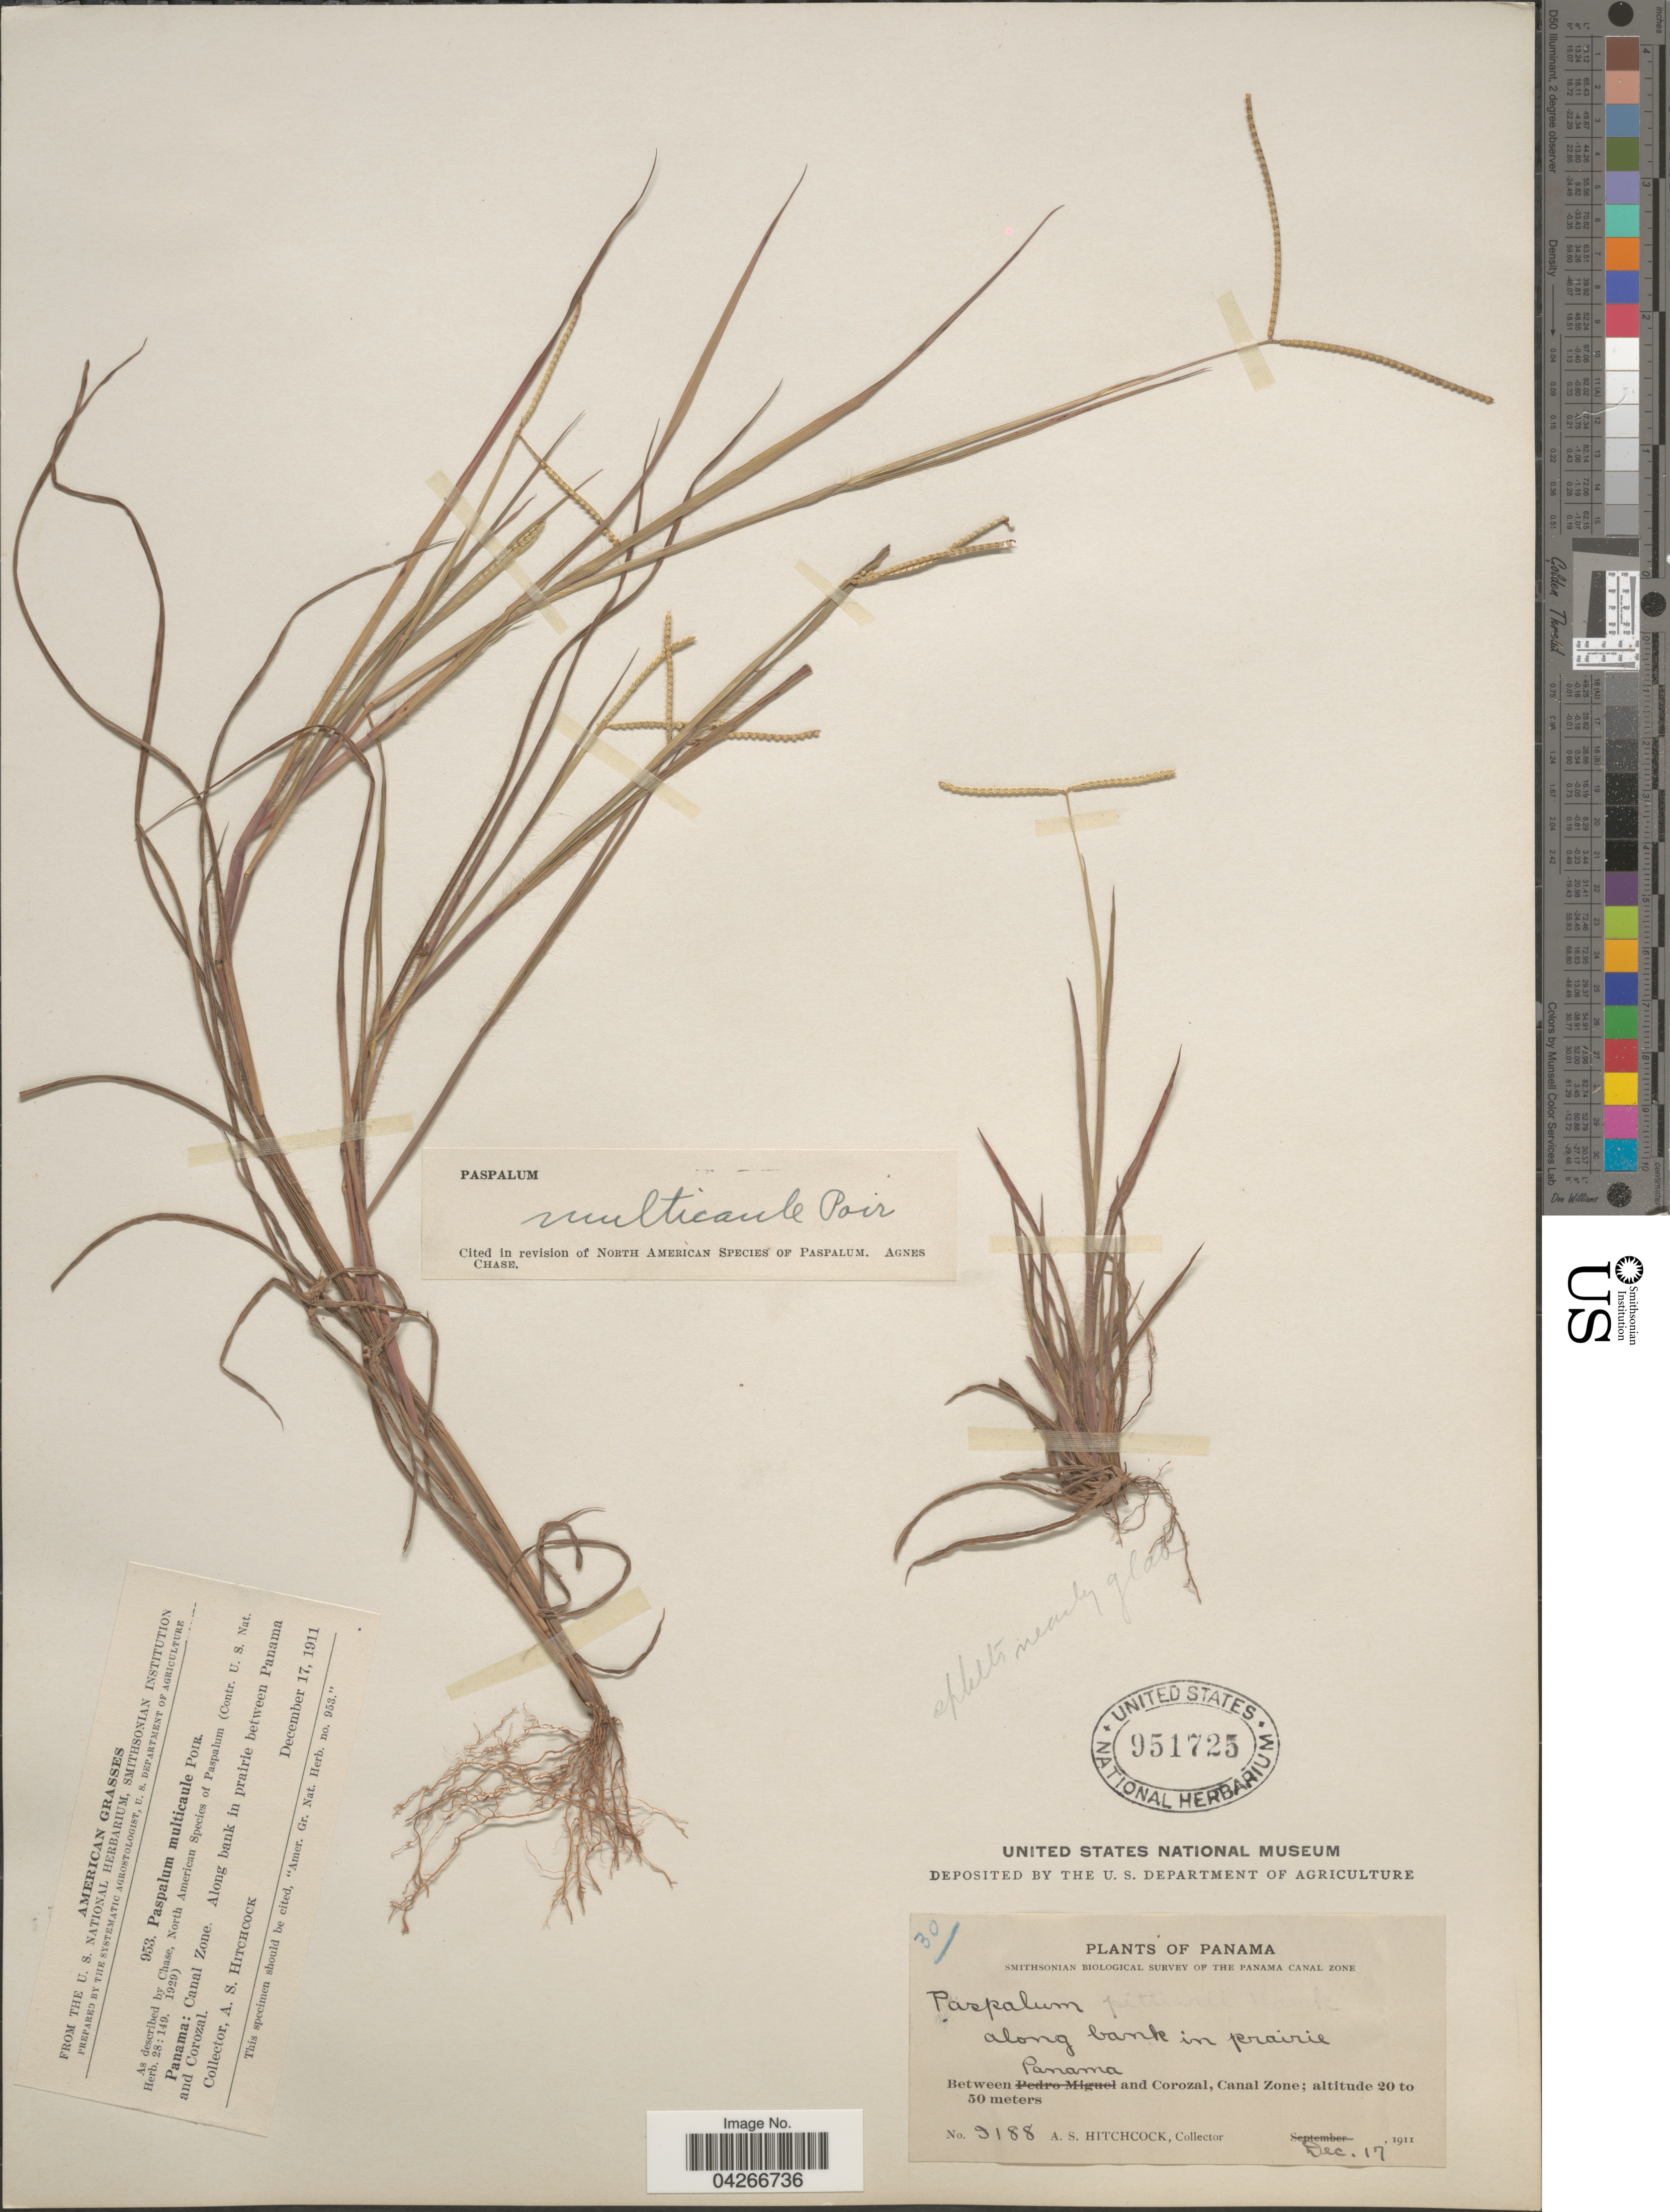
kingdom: Plantae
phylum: Tracheophyta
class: Liliopsida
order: Poales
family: Poaceae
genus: Paspalum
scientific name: Paspalum multicaule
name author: Poir. in Lam.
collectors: A. S. Hitchcock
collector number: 953/9188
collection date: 1911-12-17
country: Panama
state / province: Colón / Panamá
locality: Smithsonian Biological Survey of the Panama Canal Zone. Between Panama and Corozal, Canal Zone.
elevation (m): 20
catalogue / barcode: US 951725